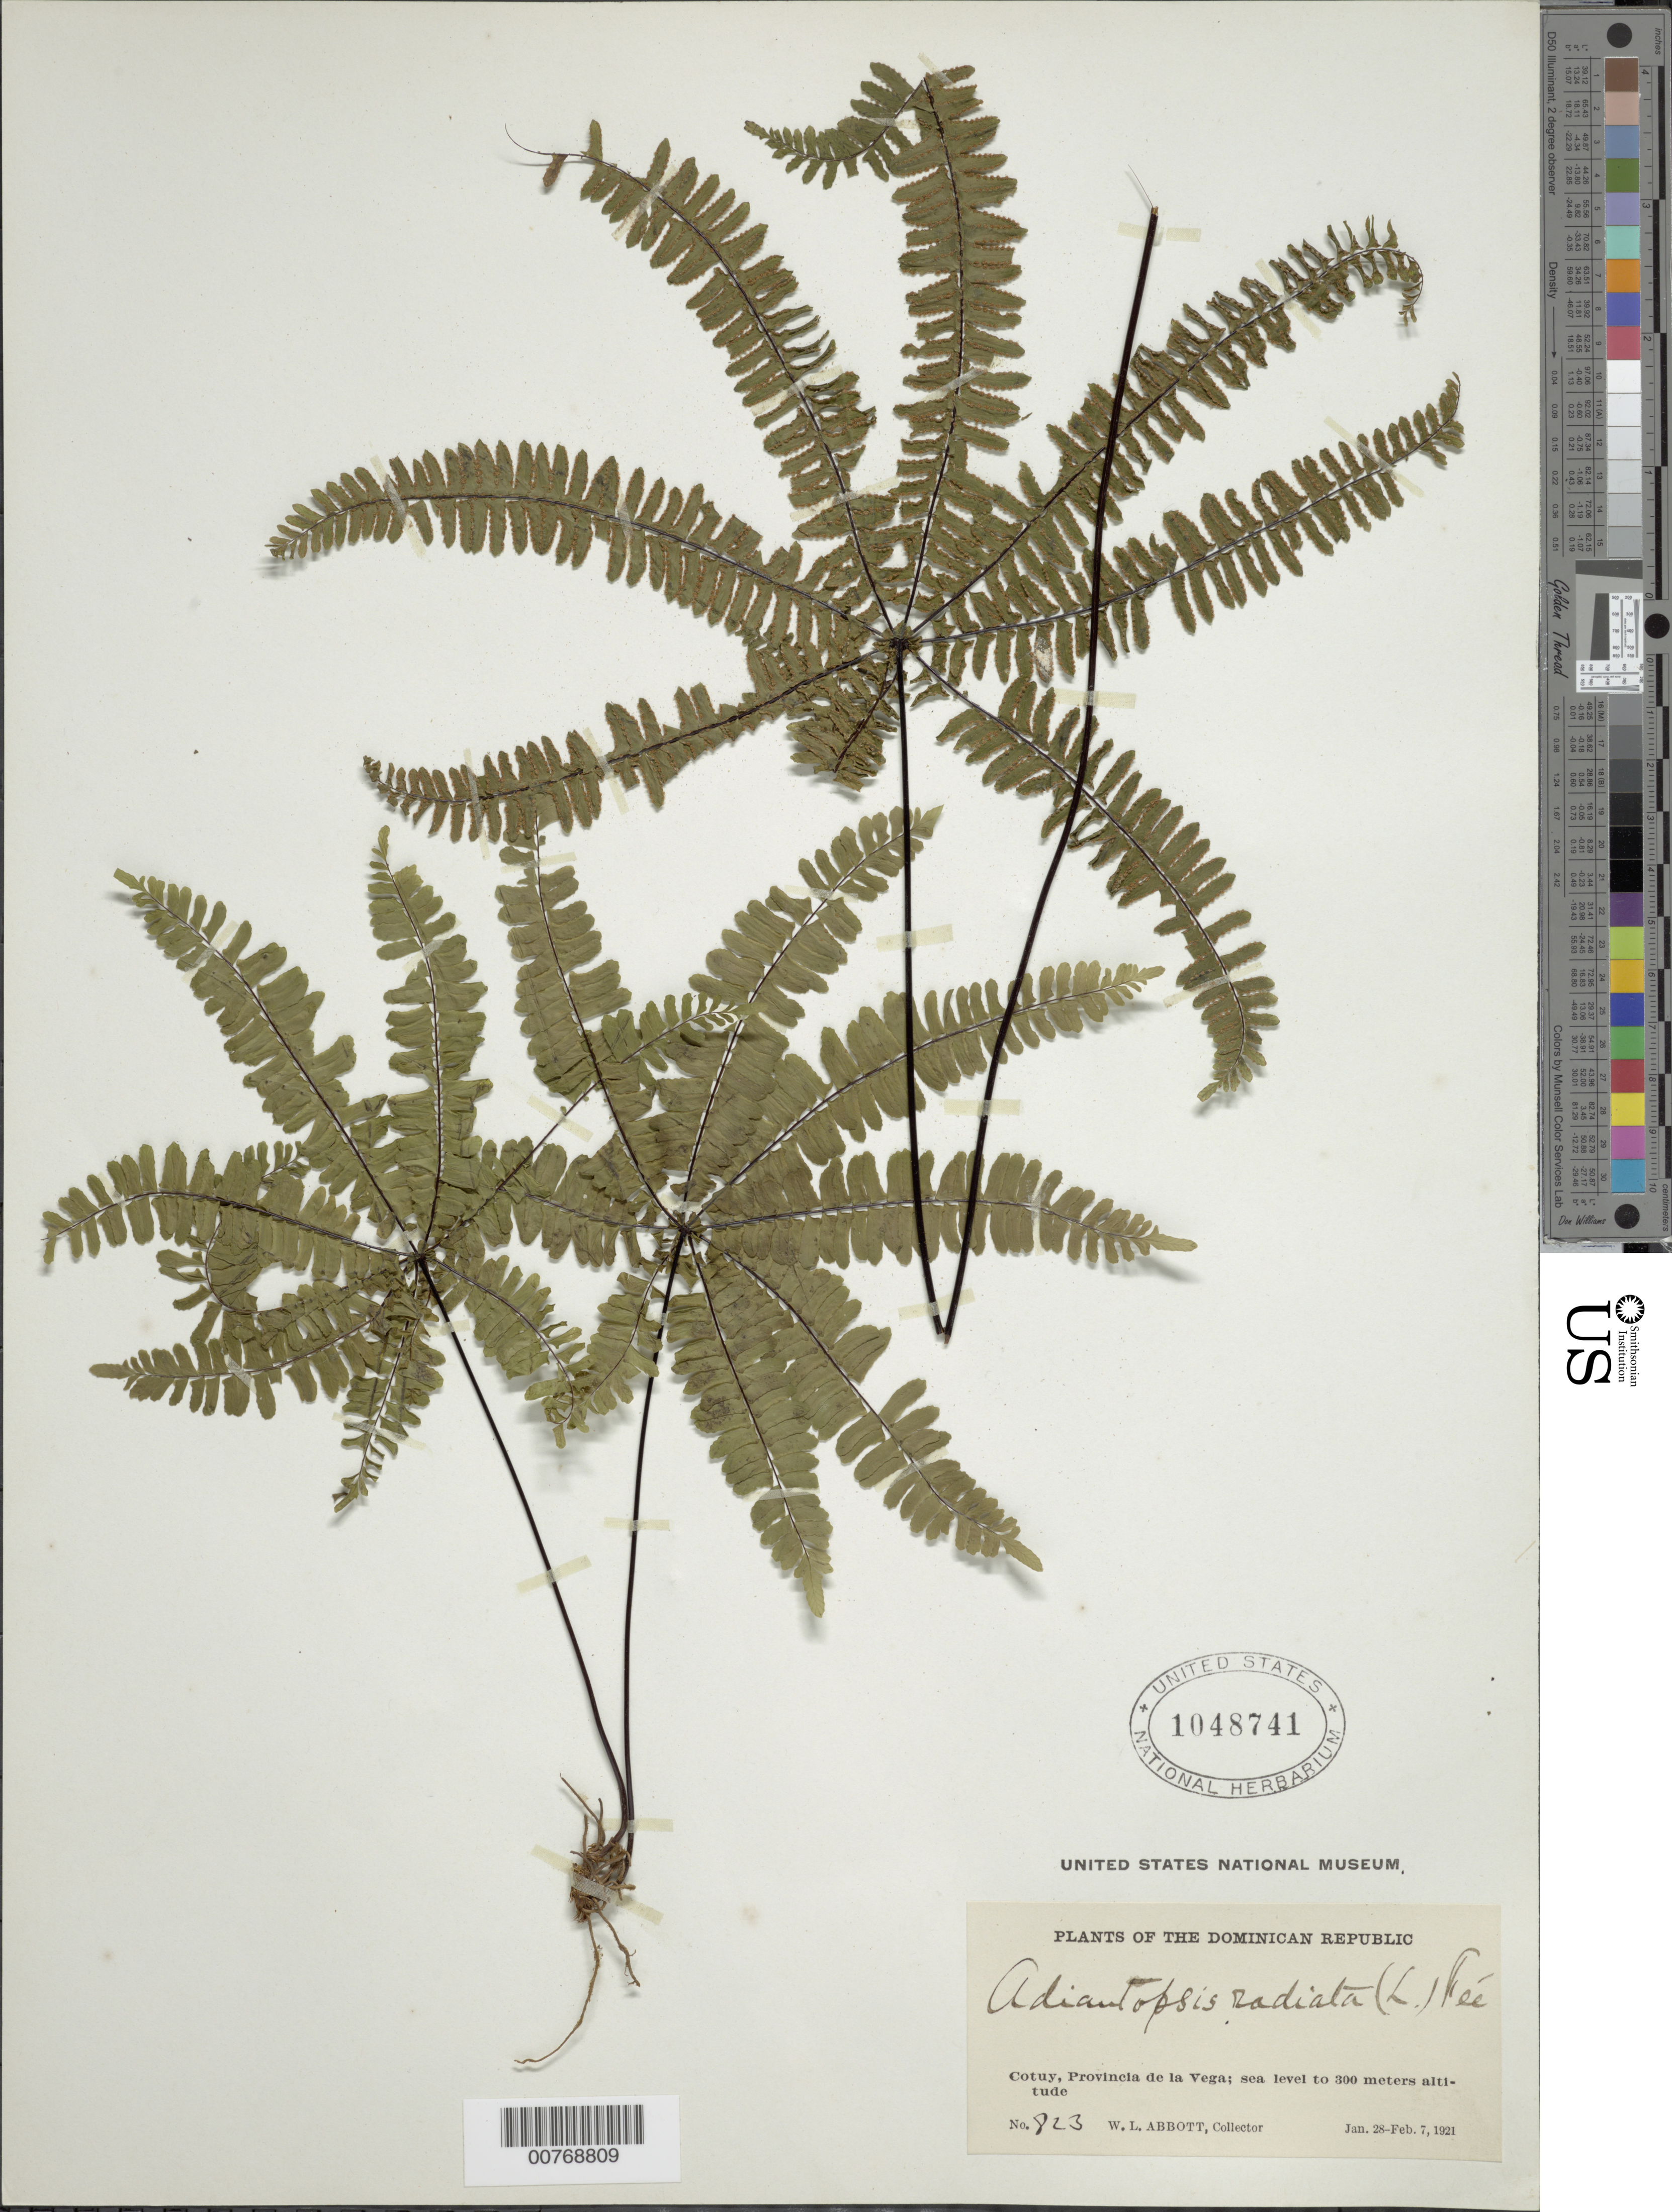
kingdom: Plantae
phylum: Tracheophyta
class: Polypodiopsida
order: Polypodiales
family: Pteridaceae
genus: Adiantopsis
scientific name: Adiantopsis radiata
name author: (L.) Fée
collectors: W. L. Abbott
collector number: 823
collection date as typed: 28 Feb 1910 07 Feb 1921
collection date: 1910-02-28/1921-02-07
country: Dominican Republic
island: Hispaniola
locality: Cotuy, Provincia La Vega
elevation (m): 0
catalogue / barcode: US 1048741